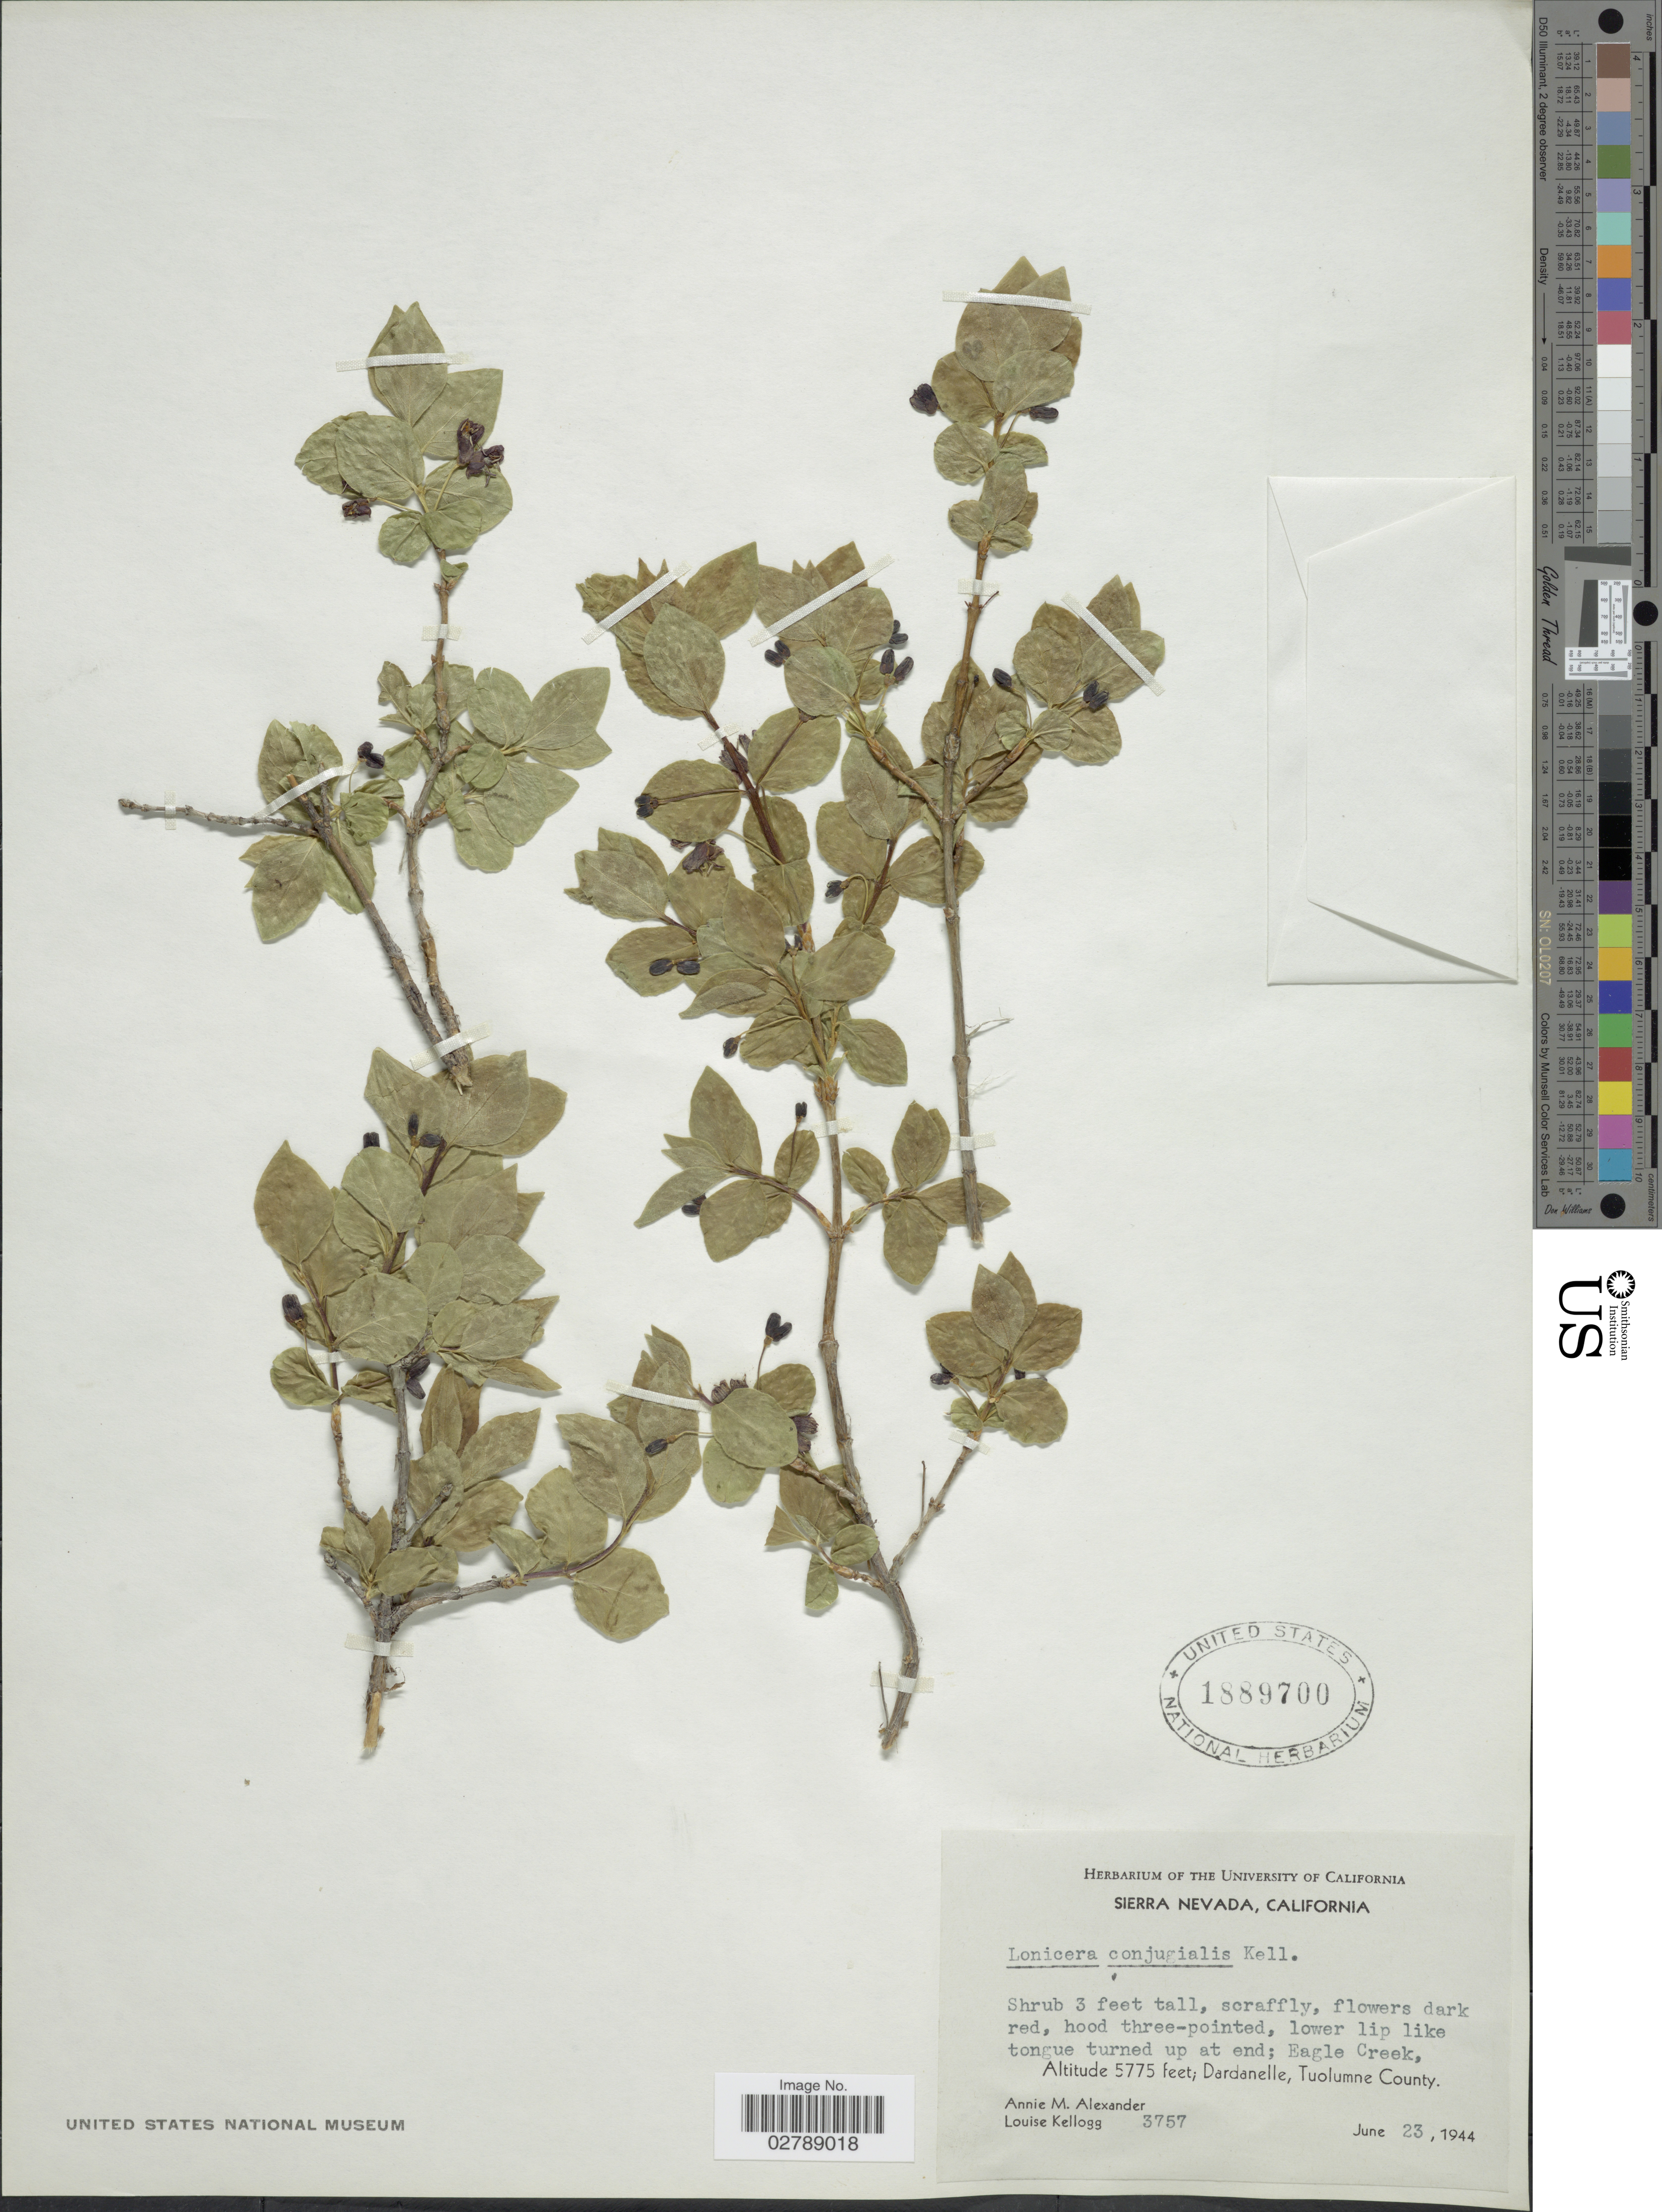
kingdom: Plantae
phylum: Tracheophyta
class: Magnoliopsida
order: Dipsacales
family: Caprifoliaceae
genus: Lonicera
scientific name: Lonicera conjugialis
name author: Kellogg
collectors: A. M. Alexander & L. Kellogg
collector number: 3757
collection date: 1944-06-23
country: United States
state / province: California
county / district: Tuolumne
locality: Sierra Nevada. Eagle Creek. Dardanelle, Tuolumne County.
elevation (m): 1760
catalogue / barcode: US 1889700